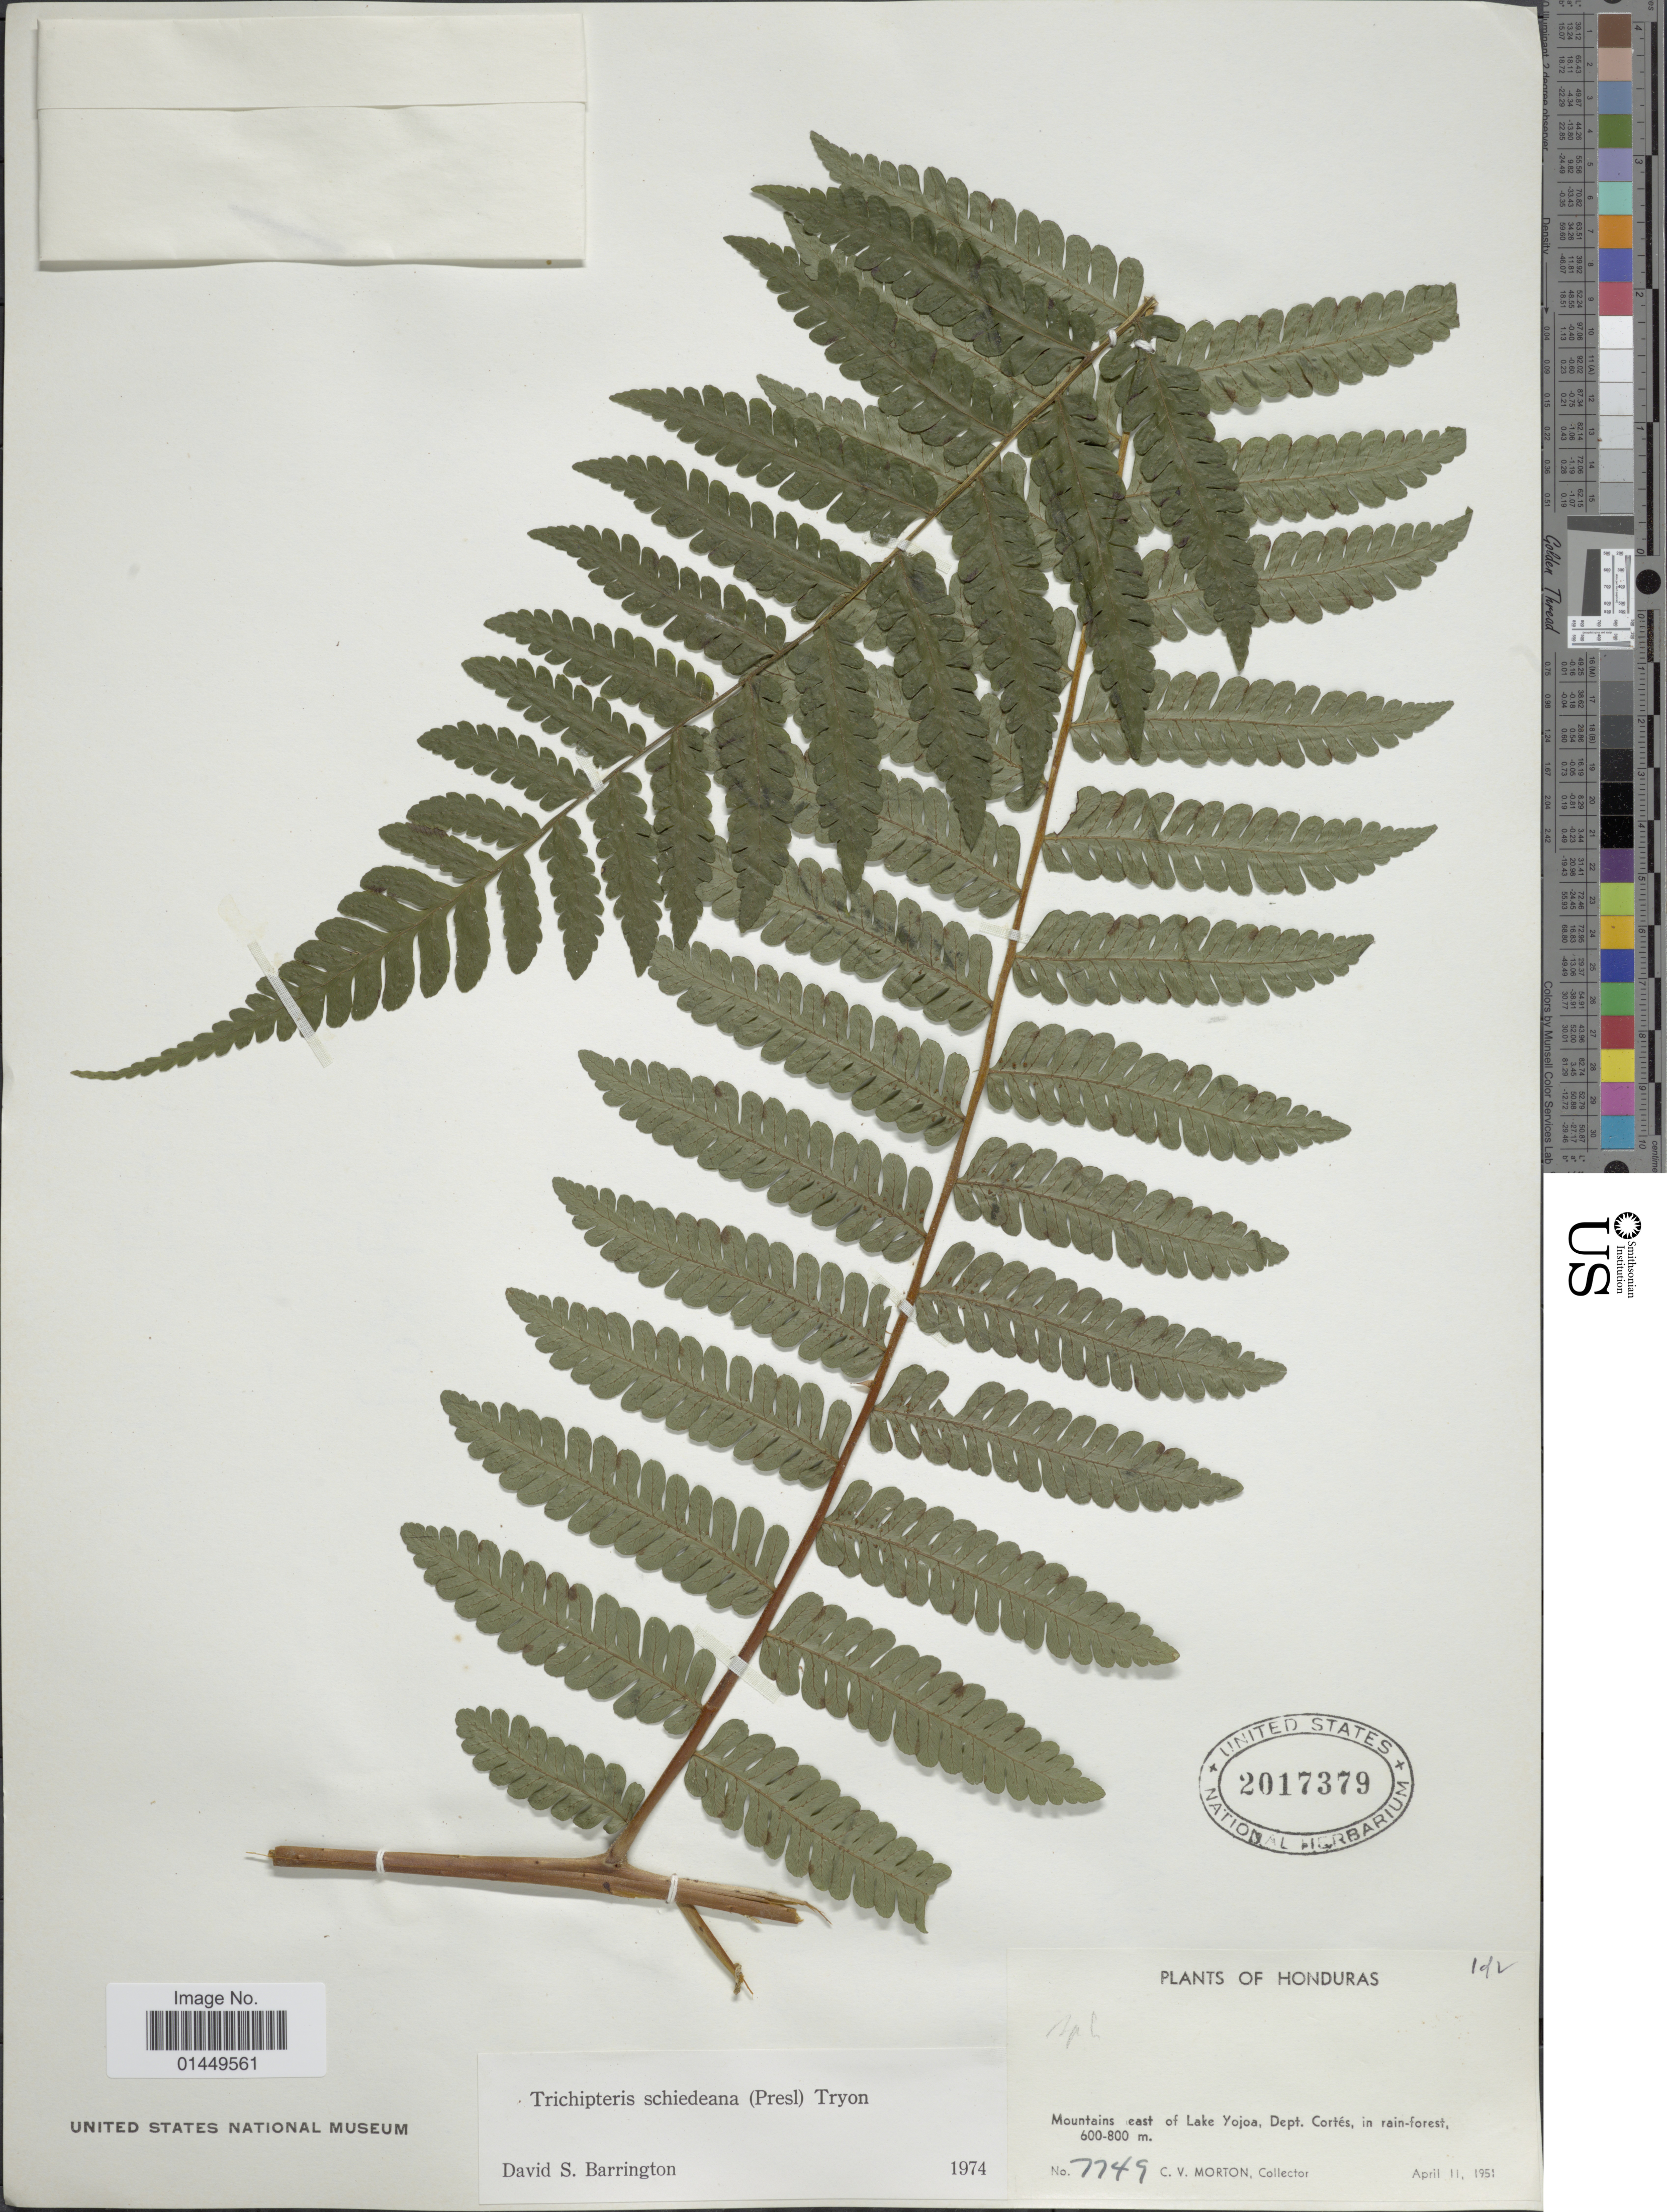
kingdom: Plantae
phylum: Tracheophyta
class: Polypodiopsida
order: Cyatheales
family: Cyatheaceae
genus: Cyathea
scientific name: Cyathea schiedeana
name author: (C. Presl) Domin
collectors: C. V. Morton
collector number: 7749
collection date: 1951-04-11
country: Honduras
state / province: Cortés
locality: Mountains east of Lake Yojoa, Dept. Cortes, in rain-forest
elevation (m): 600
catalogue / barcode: US 2017379